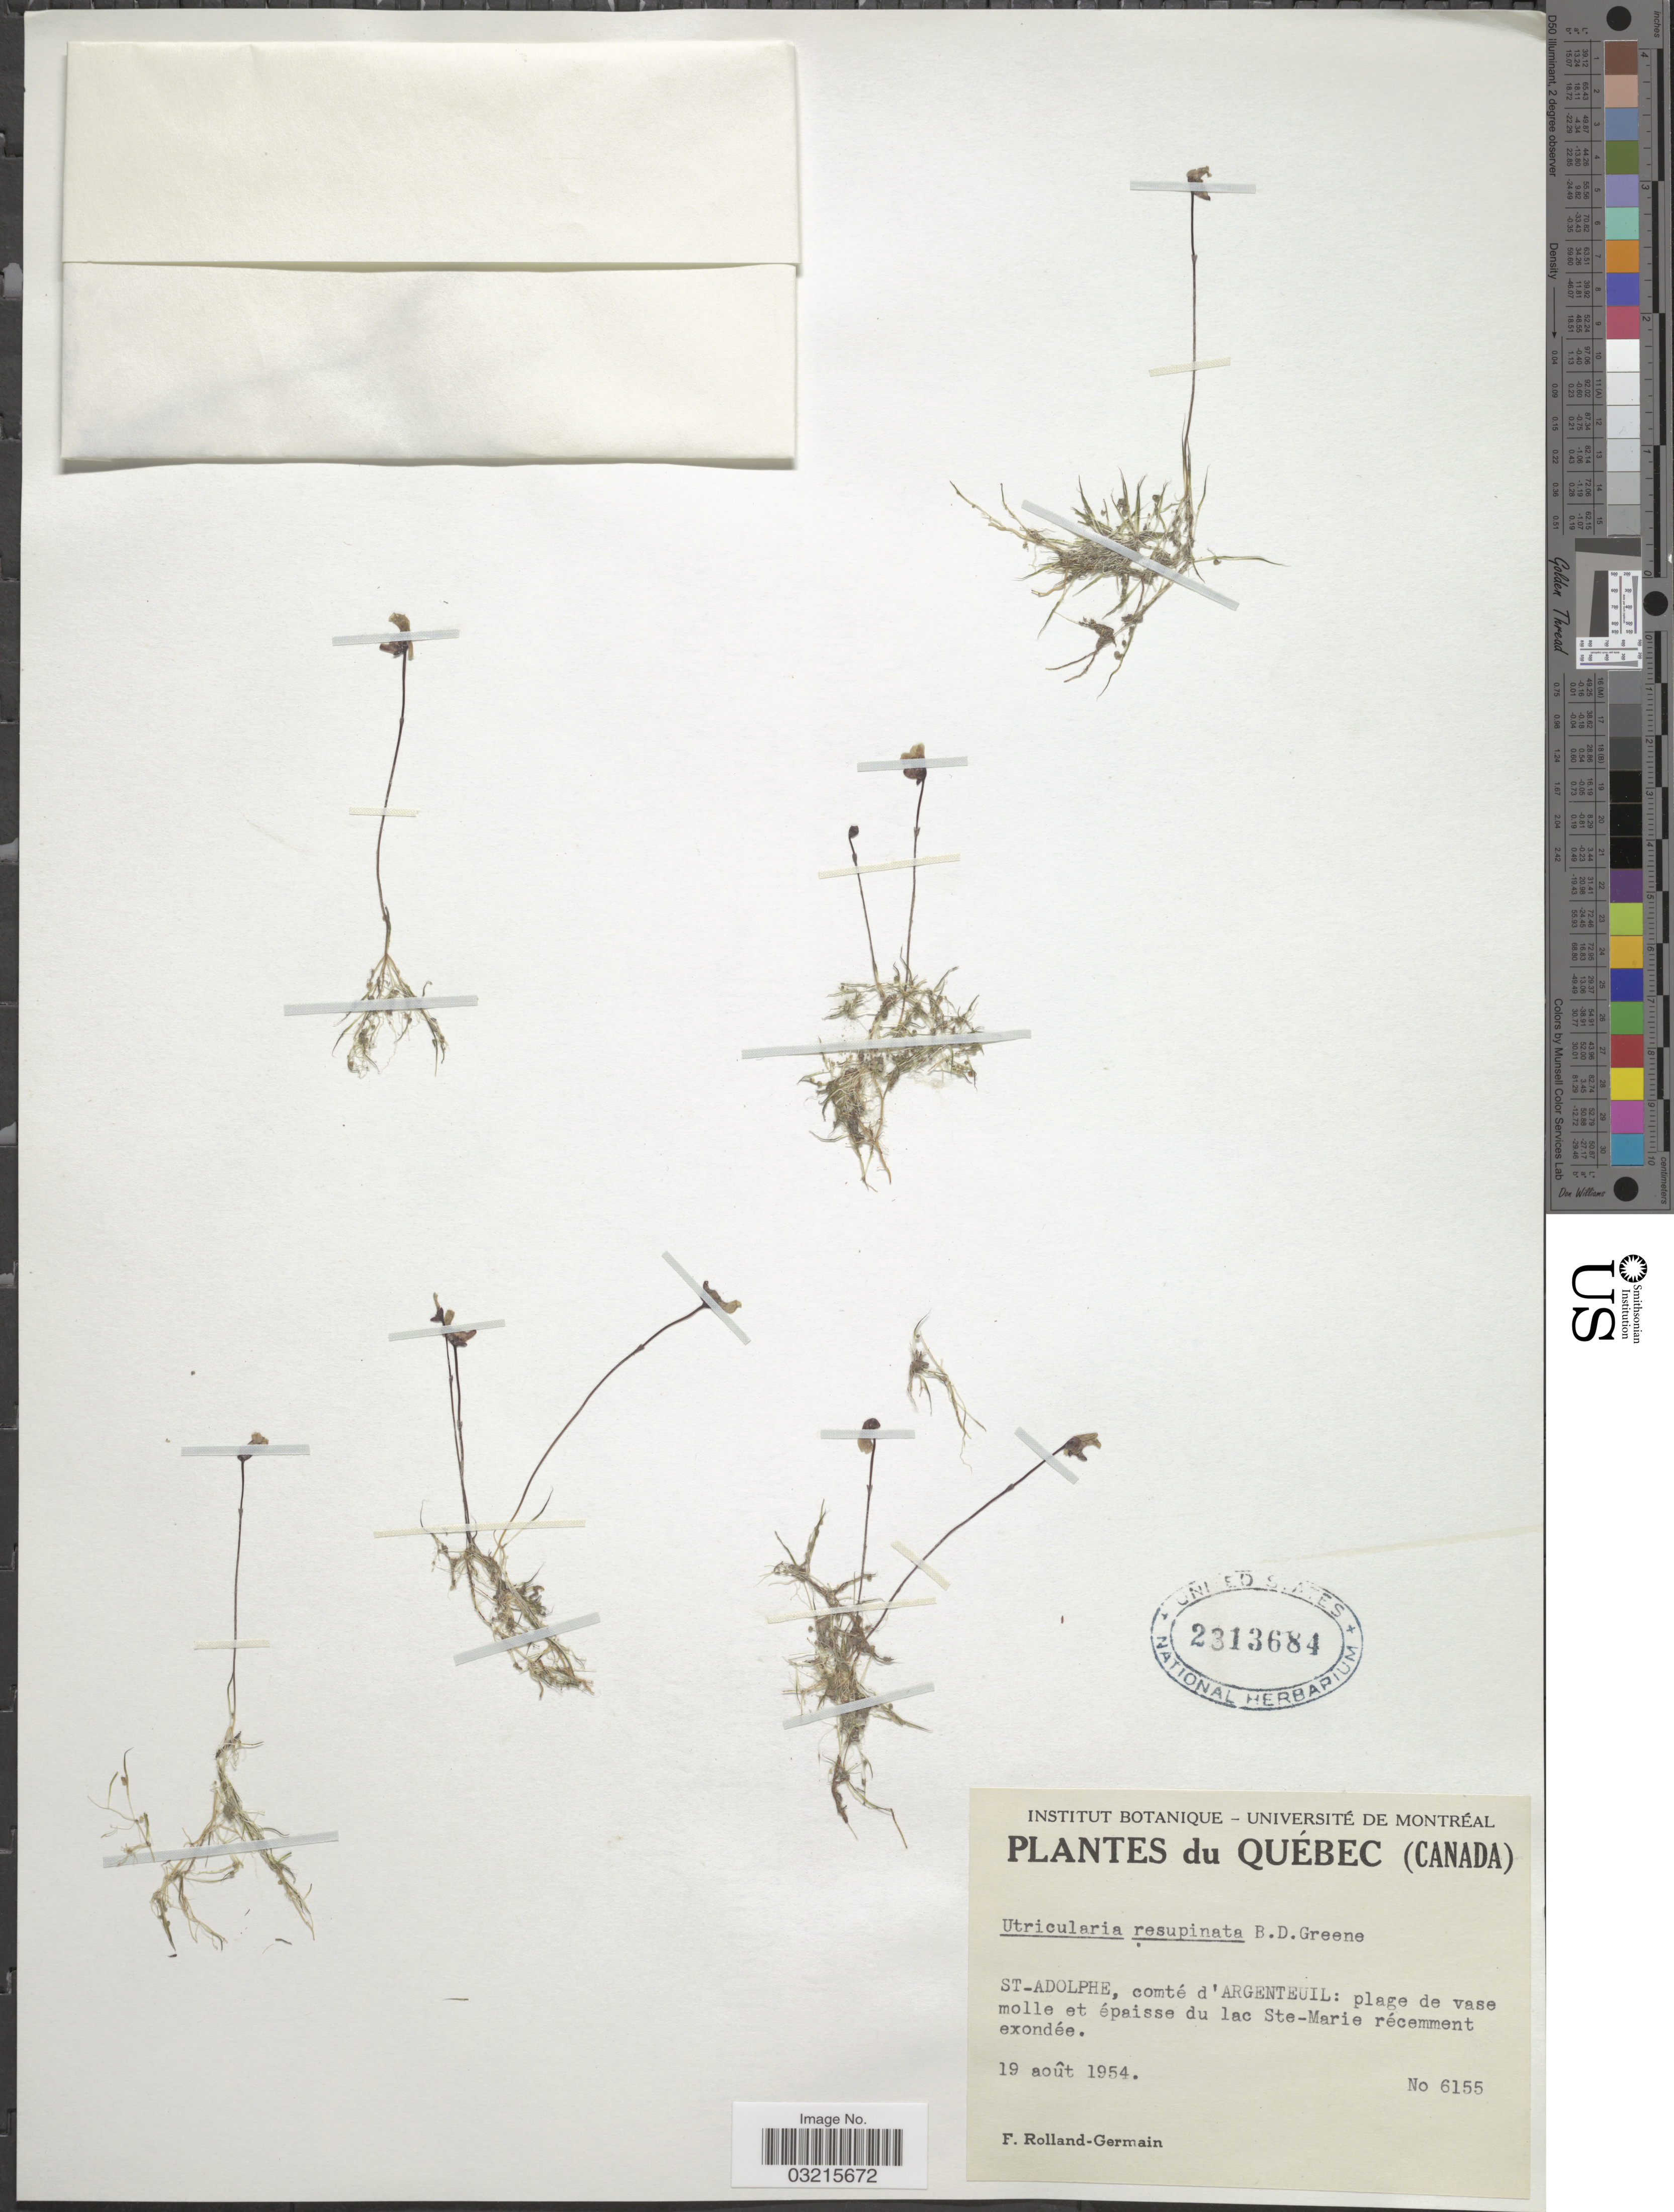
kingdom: Plantae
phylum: Tracheophyta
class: Magnoliopsida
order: Lamiales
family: Lentibulariaceae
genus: Utricularia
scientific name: Utricularia resupinata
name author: B.D. Greene ex Bigelow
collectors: Rolland-Germain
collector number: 6155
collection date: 1954-08-19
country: Canada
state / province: Quebec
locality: St-Adolphe, comté d'Argenteuil: plage de vase molle et épaisse du lac Ste-Marie récemment exondée.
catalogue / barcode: US 2313684